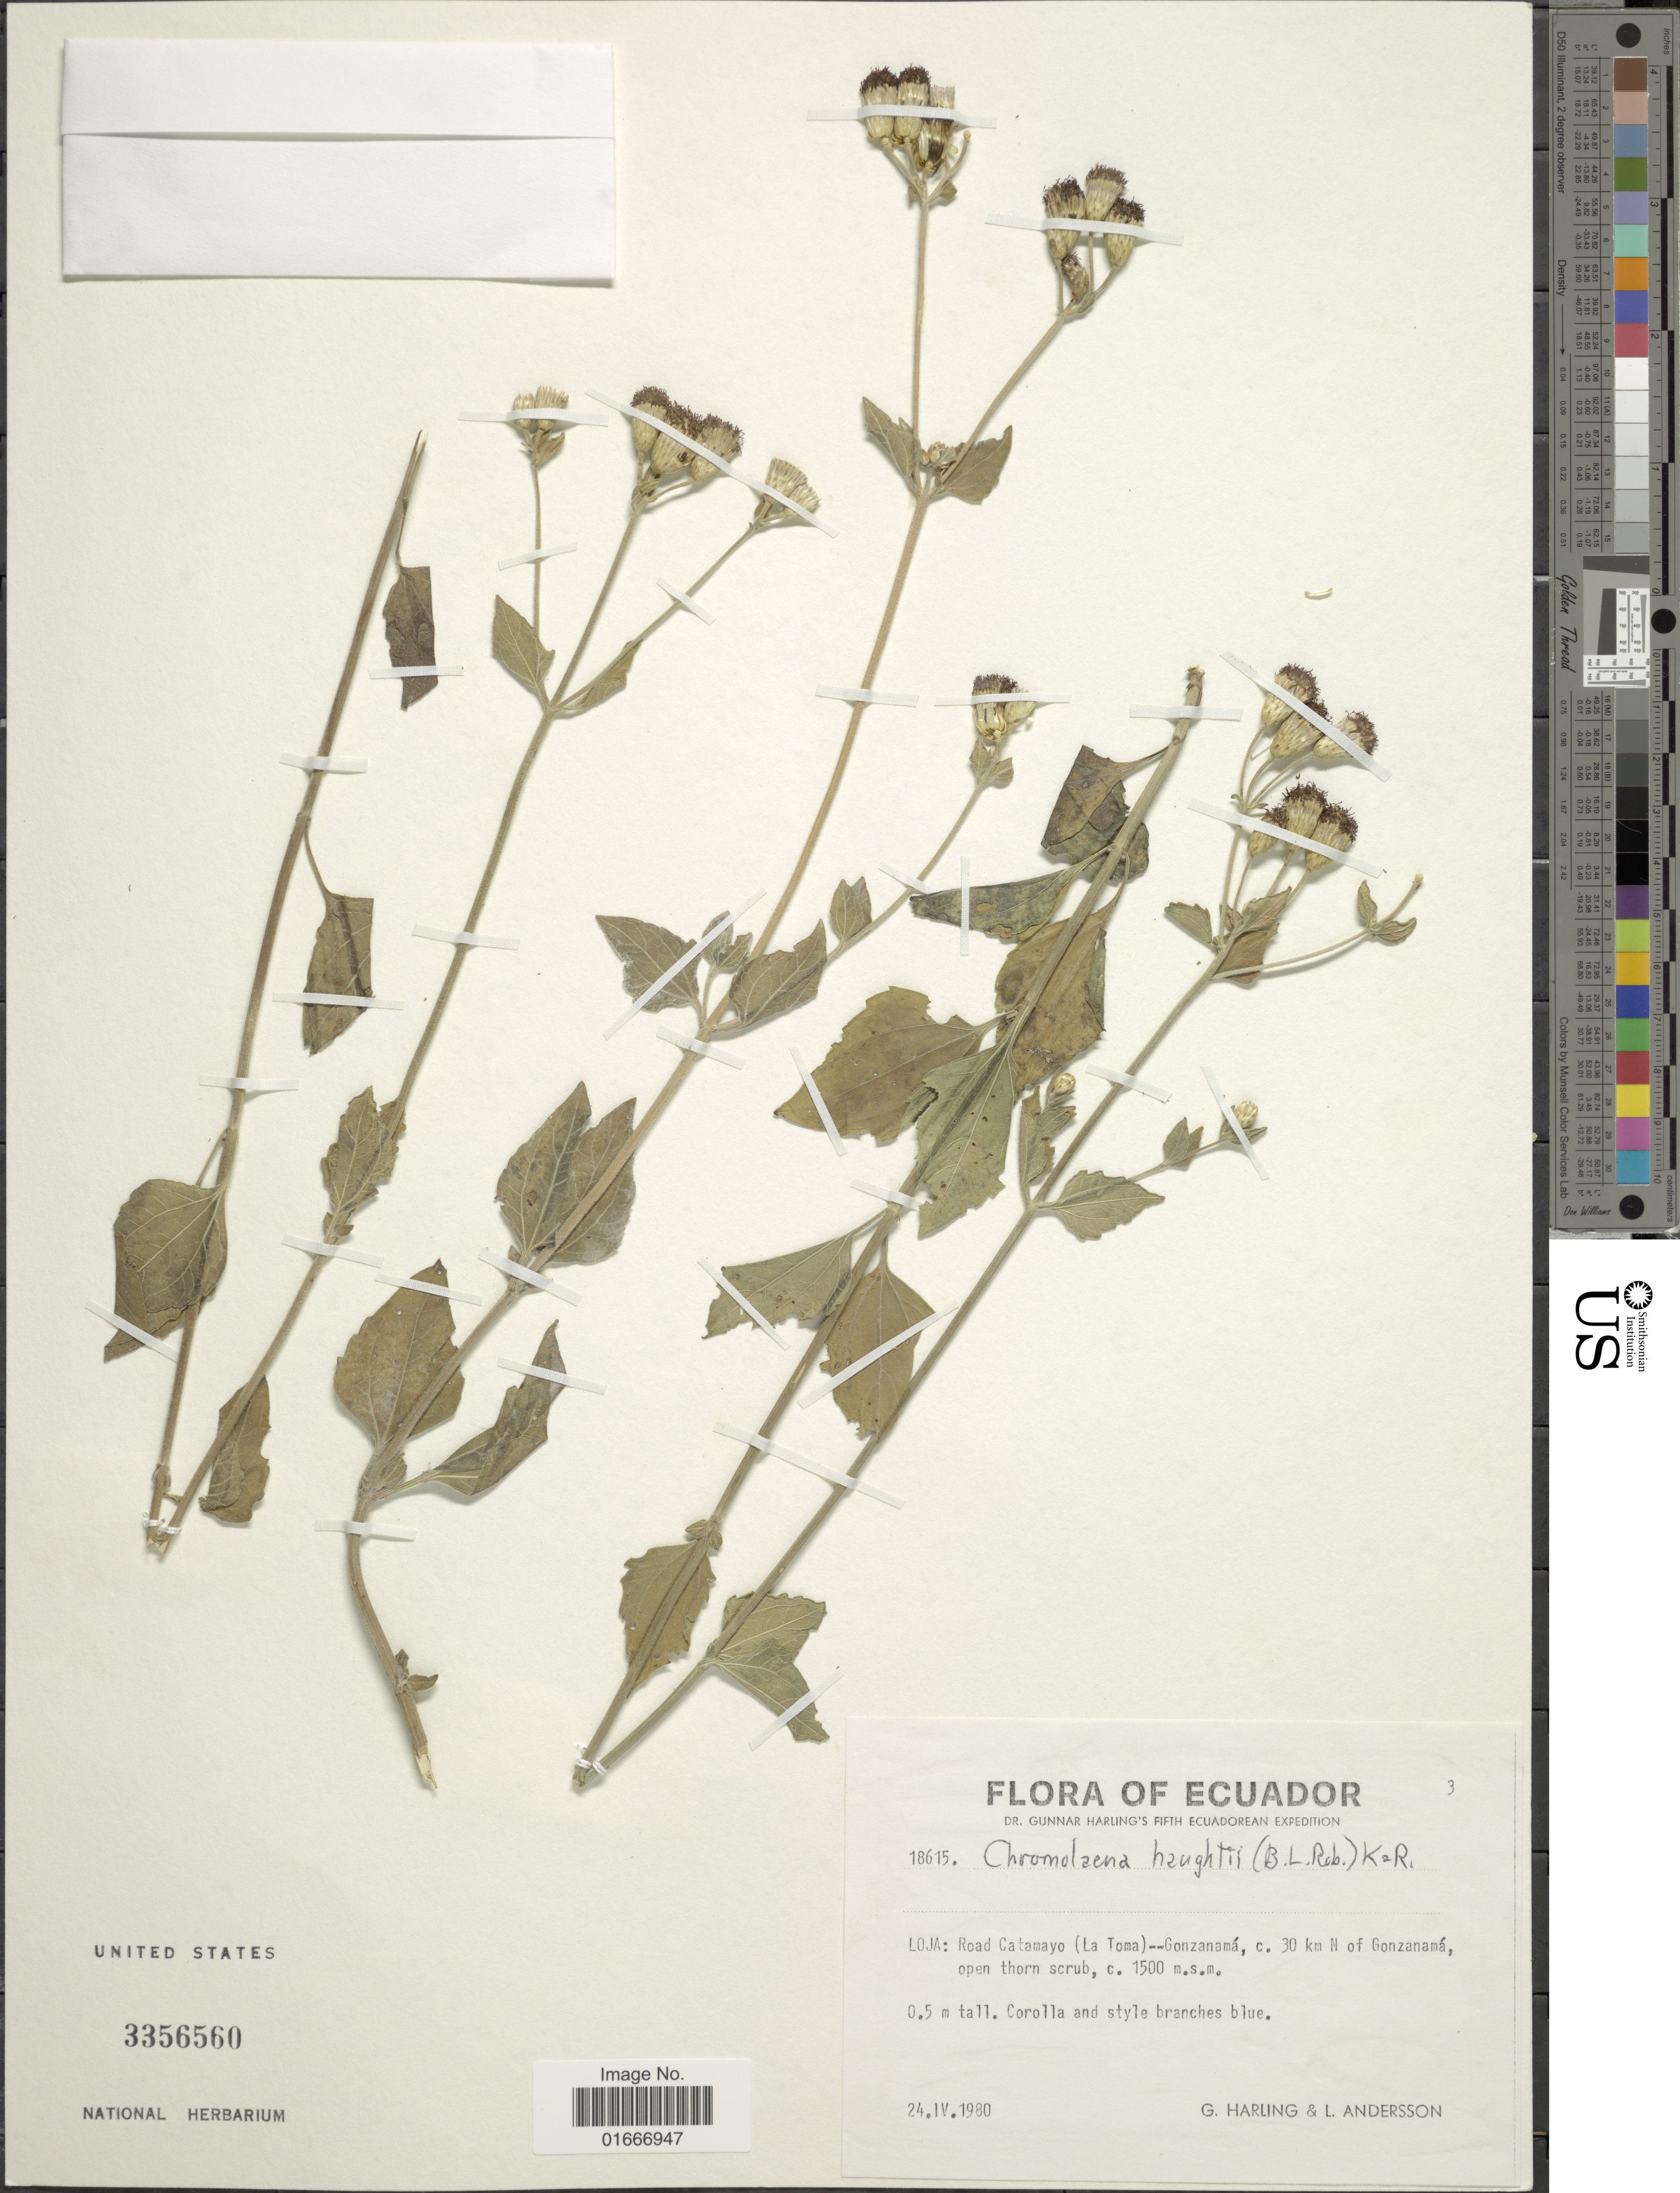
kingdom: Plantae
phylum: Tracheophyta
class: Magnoliopsida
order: Asterales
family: Asteraceae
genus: Chromolaena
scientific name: Chromolaena serratuloides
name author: (Kunth) R.M. King & H. Rob.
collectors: G. Harling & L. Andersson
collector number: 18615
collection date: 1980-04-24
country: Ecuador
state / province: Loja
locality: Road Catamayo (La Toma) -- Gonzanama, c. 30 km N of Gonzanama open thorn scrub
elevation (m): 1500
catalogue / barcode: US 3356560